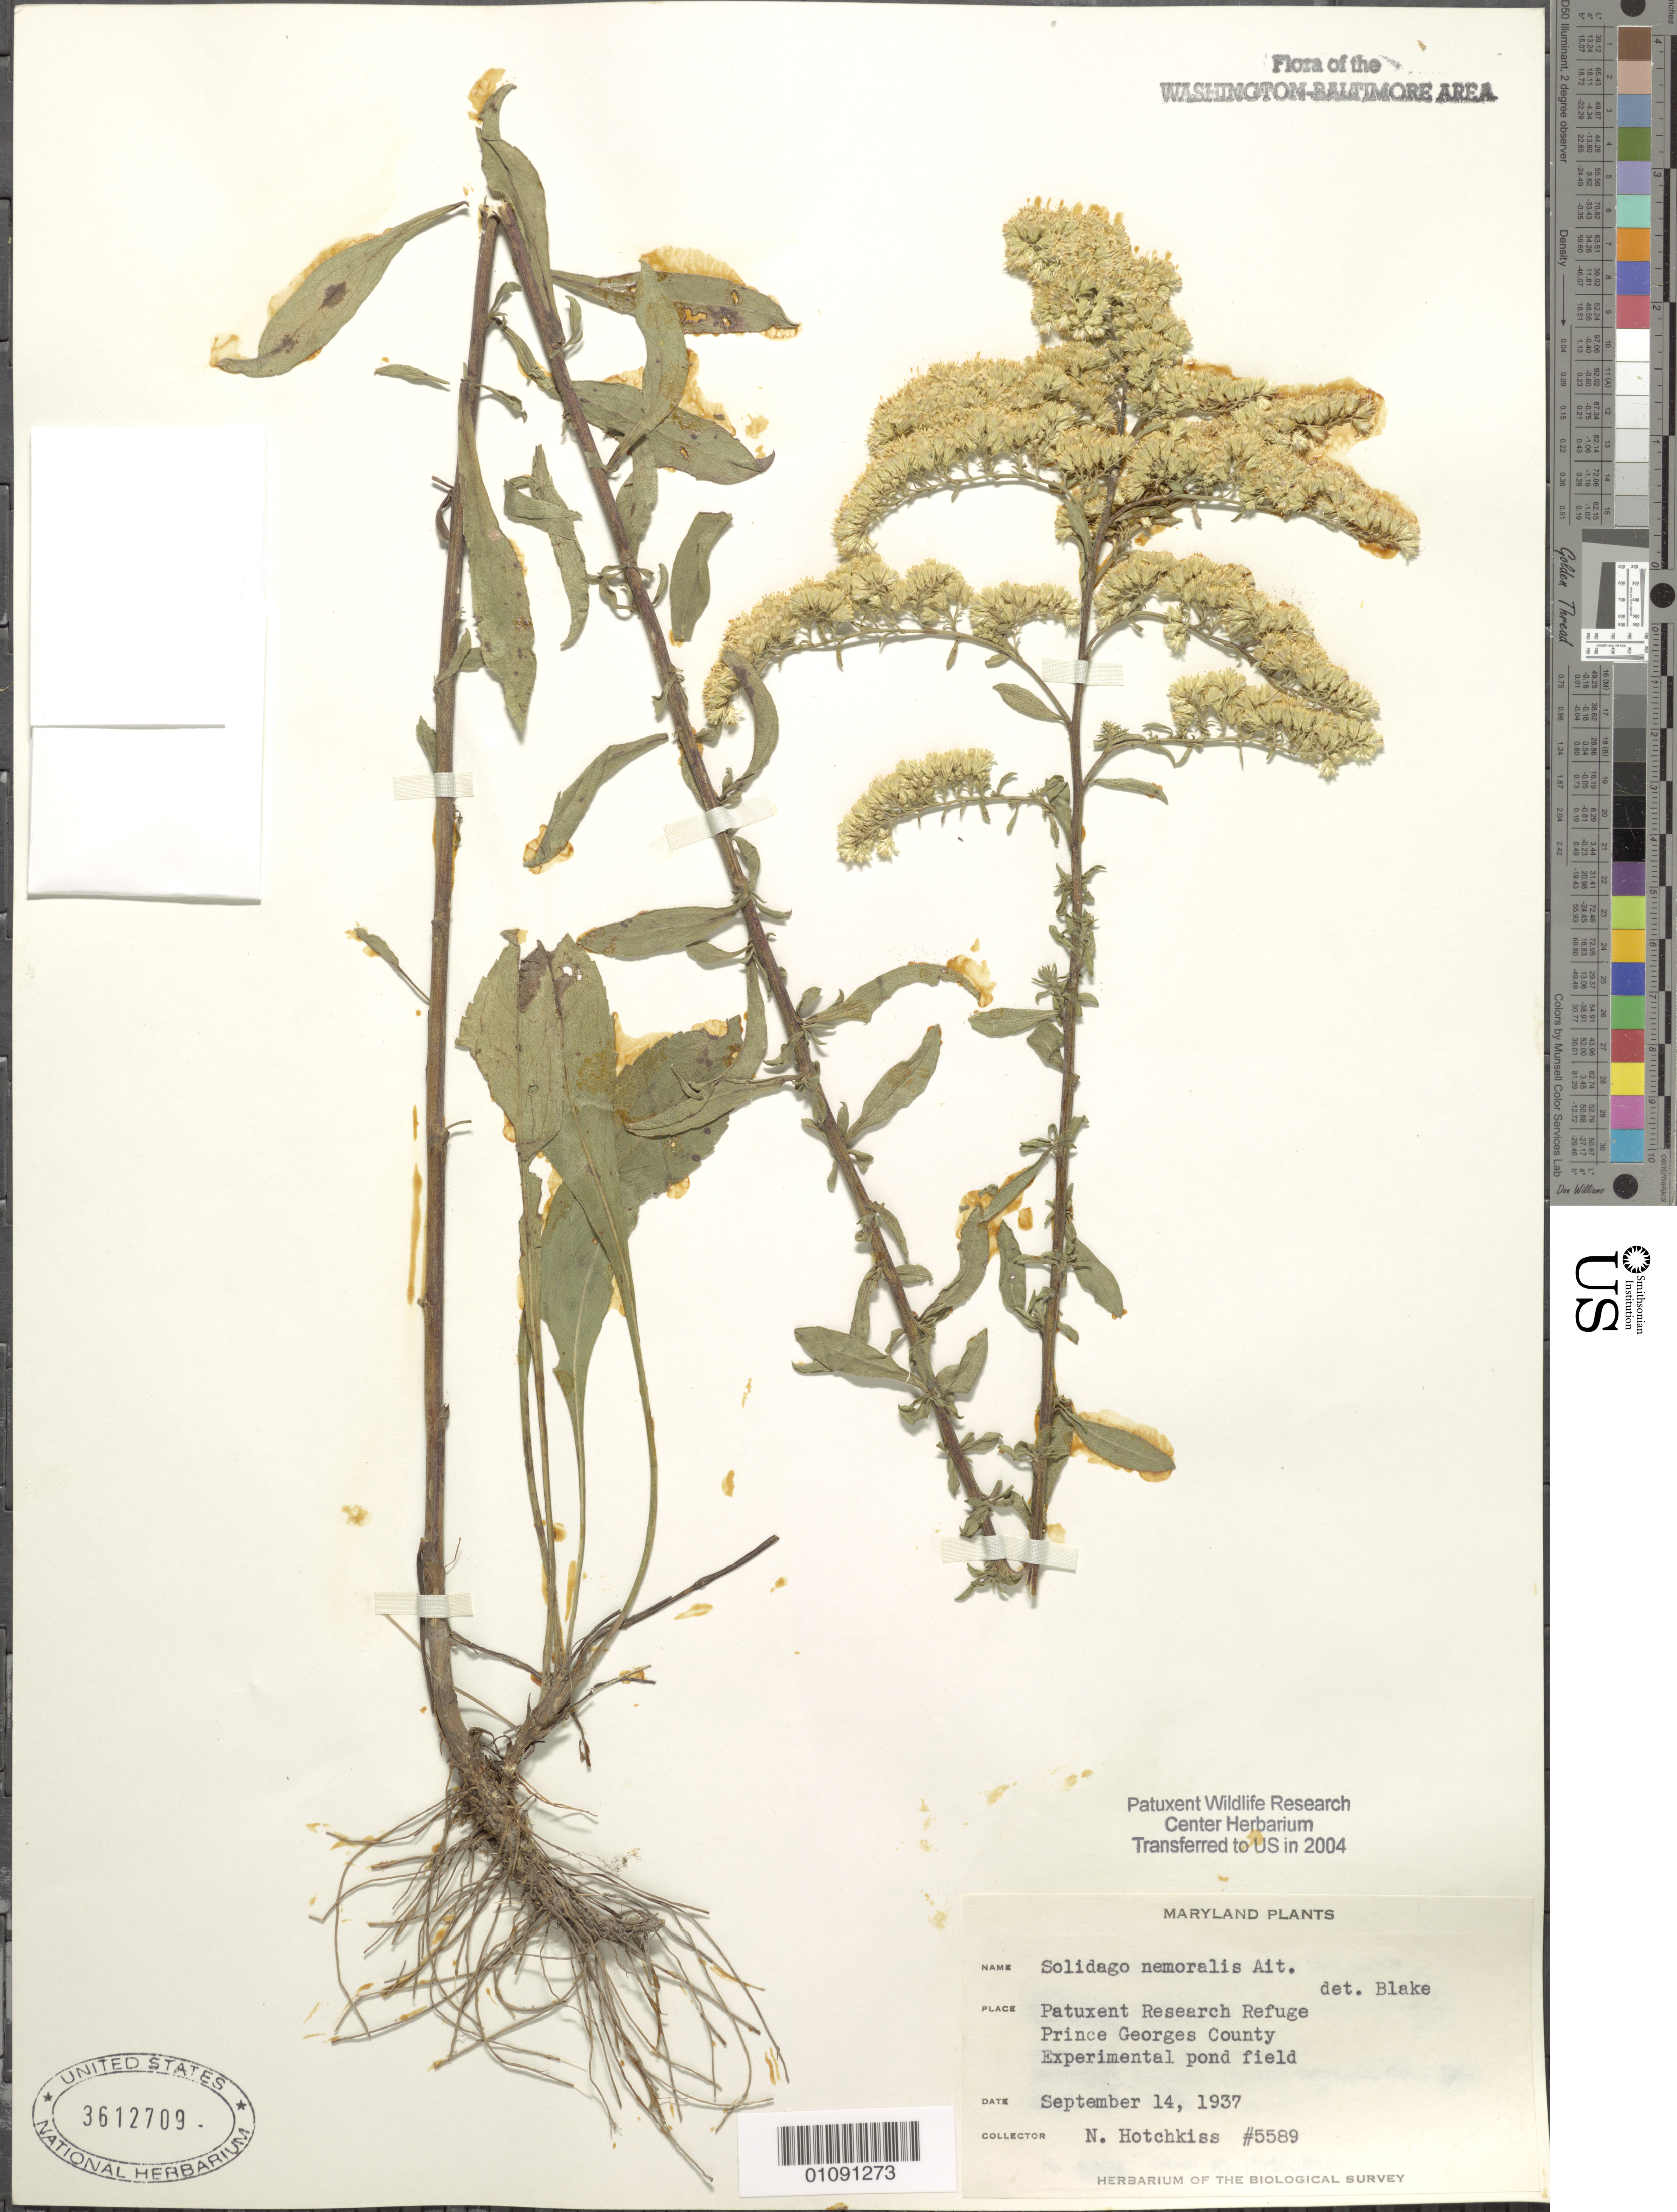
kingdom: Plantae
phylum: Tracheophyta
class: Magnoliopsida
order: Asterales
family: Asteraceae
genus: Solidago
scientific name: Solidago nemoralis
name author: Aiton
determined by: Blake, Sydney F.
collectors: N. Hotchkiss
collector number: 5589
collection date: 1937-09-14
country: United States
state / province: Maryland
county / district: Prince George's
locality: Patuxent Wildlife Refuge.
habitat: Experimental pond field.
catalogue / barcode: US 3612709